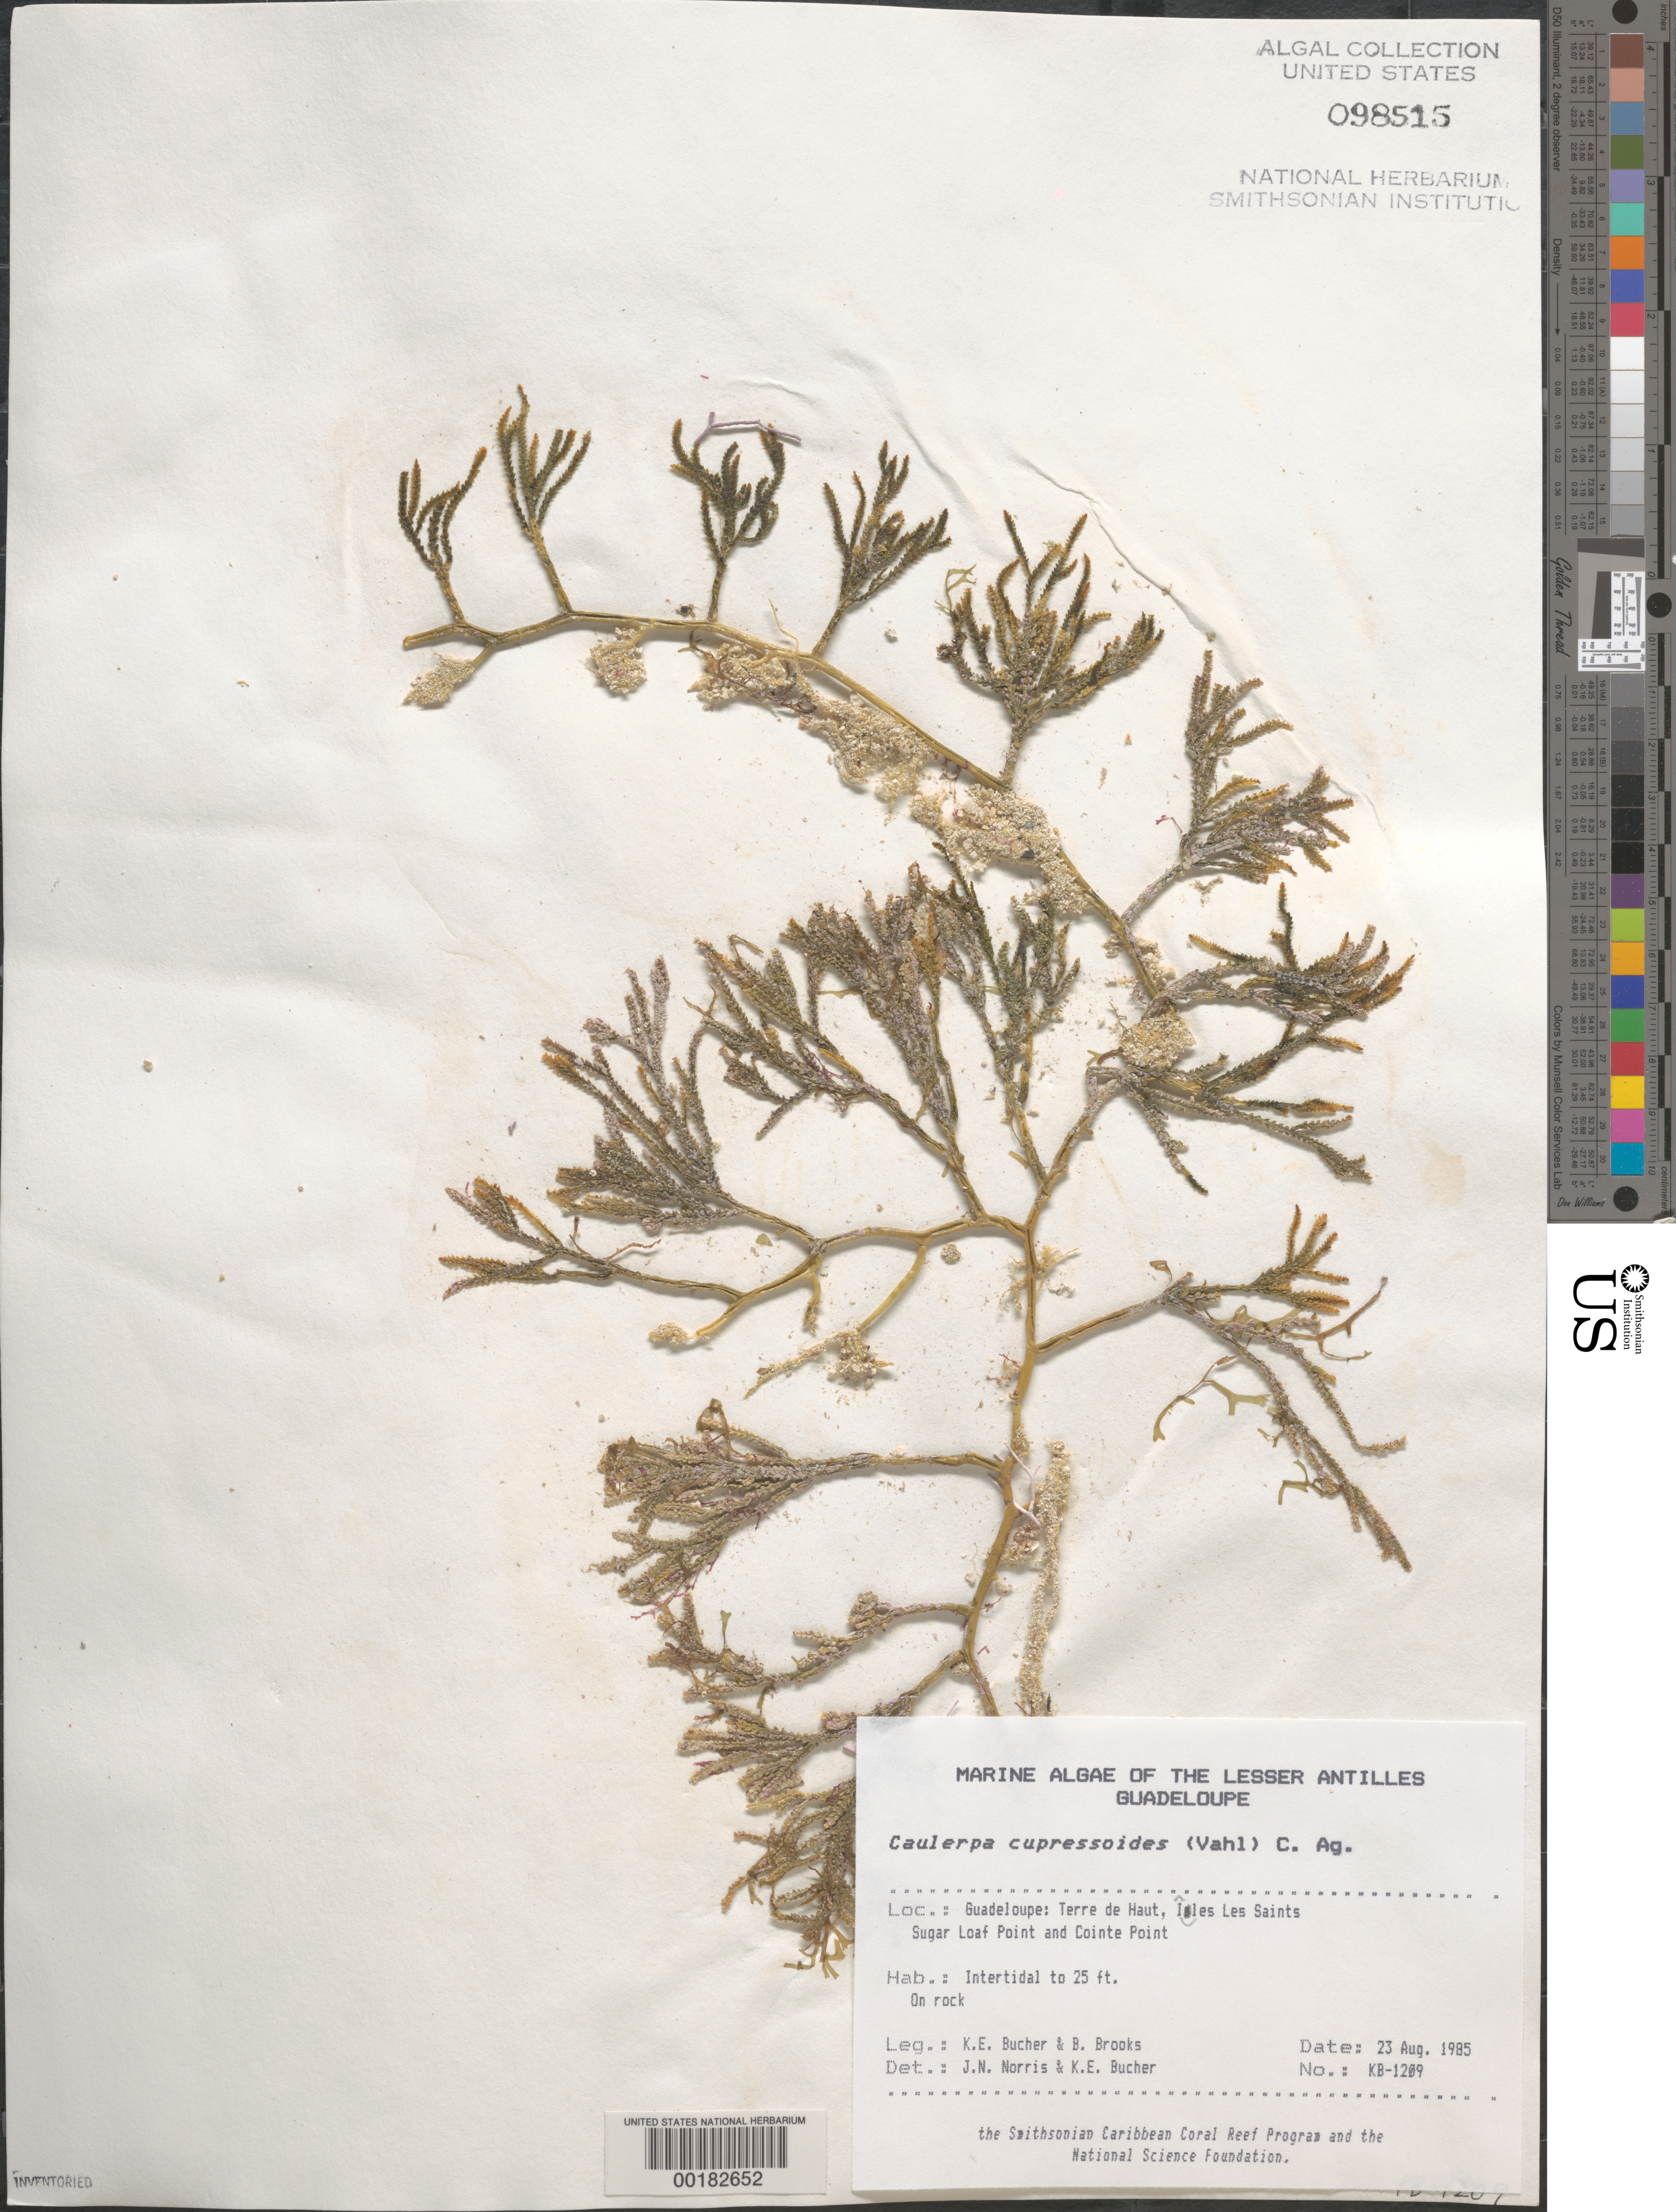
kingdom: Plantae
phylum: Chlorophyta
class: Ulvophyceae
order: Bryopsidales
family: Caulerpaceae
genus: Caulerpa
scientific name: Caulerpa cupressoides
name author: (Vahl) C. Agardh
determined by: Norris, J. N.; Bucher, K. E.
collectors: K. E. Bucher & B. Brooks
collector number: Kb-1209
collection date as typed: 23 Aug 1985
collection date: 1985-08-23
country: Guadeloupe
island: Iles des Saintes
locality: Sugarloaf Point and Cointe Point, Terre de Haut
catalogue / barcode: US 98515